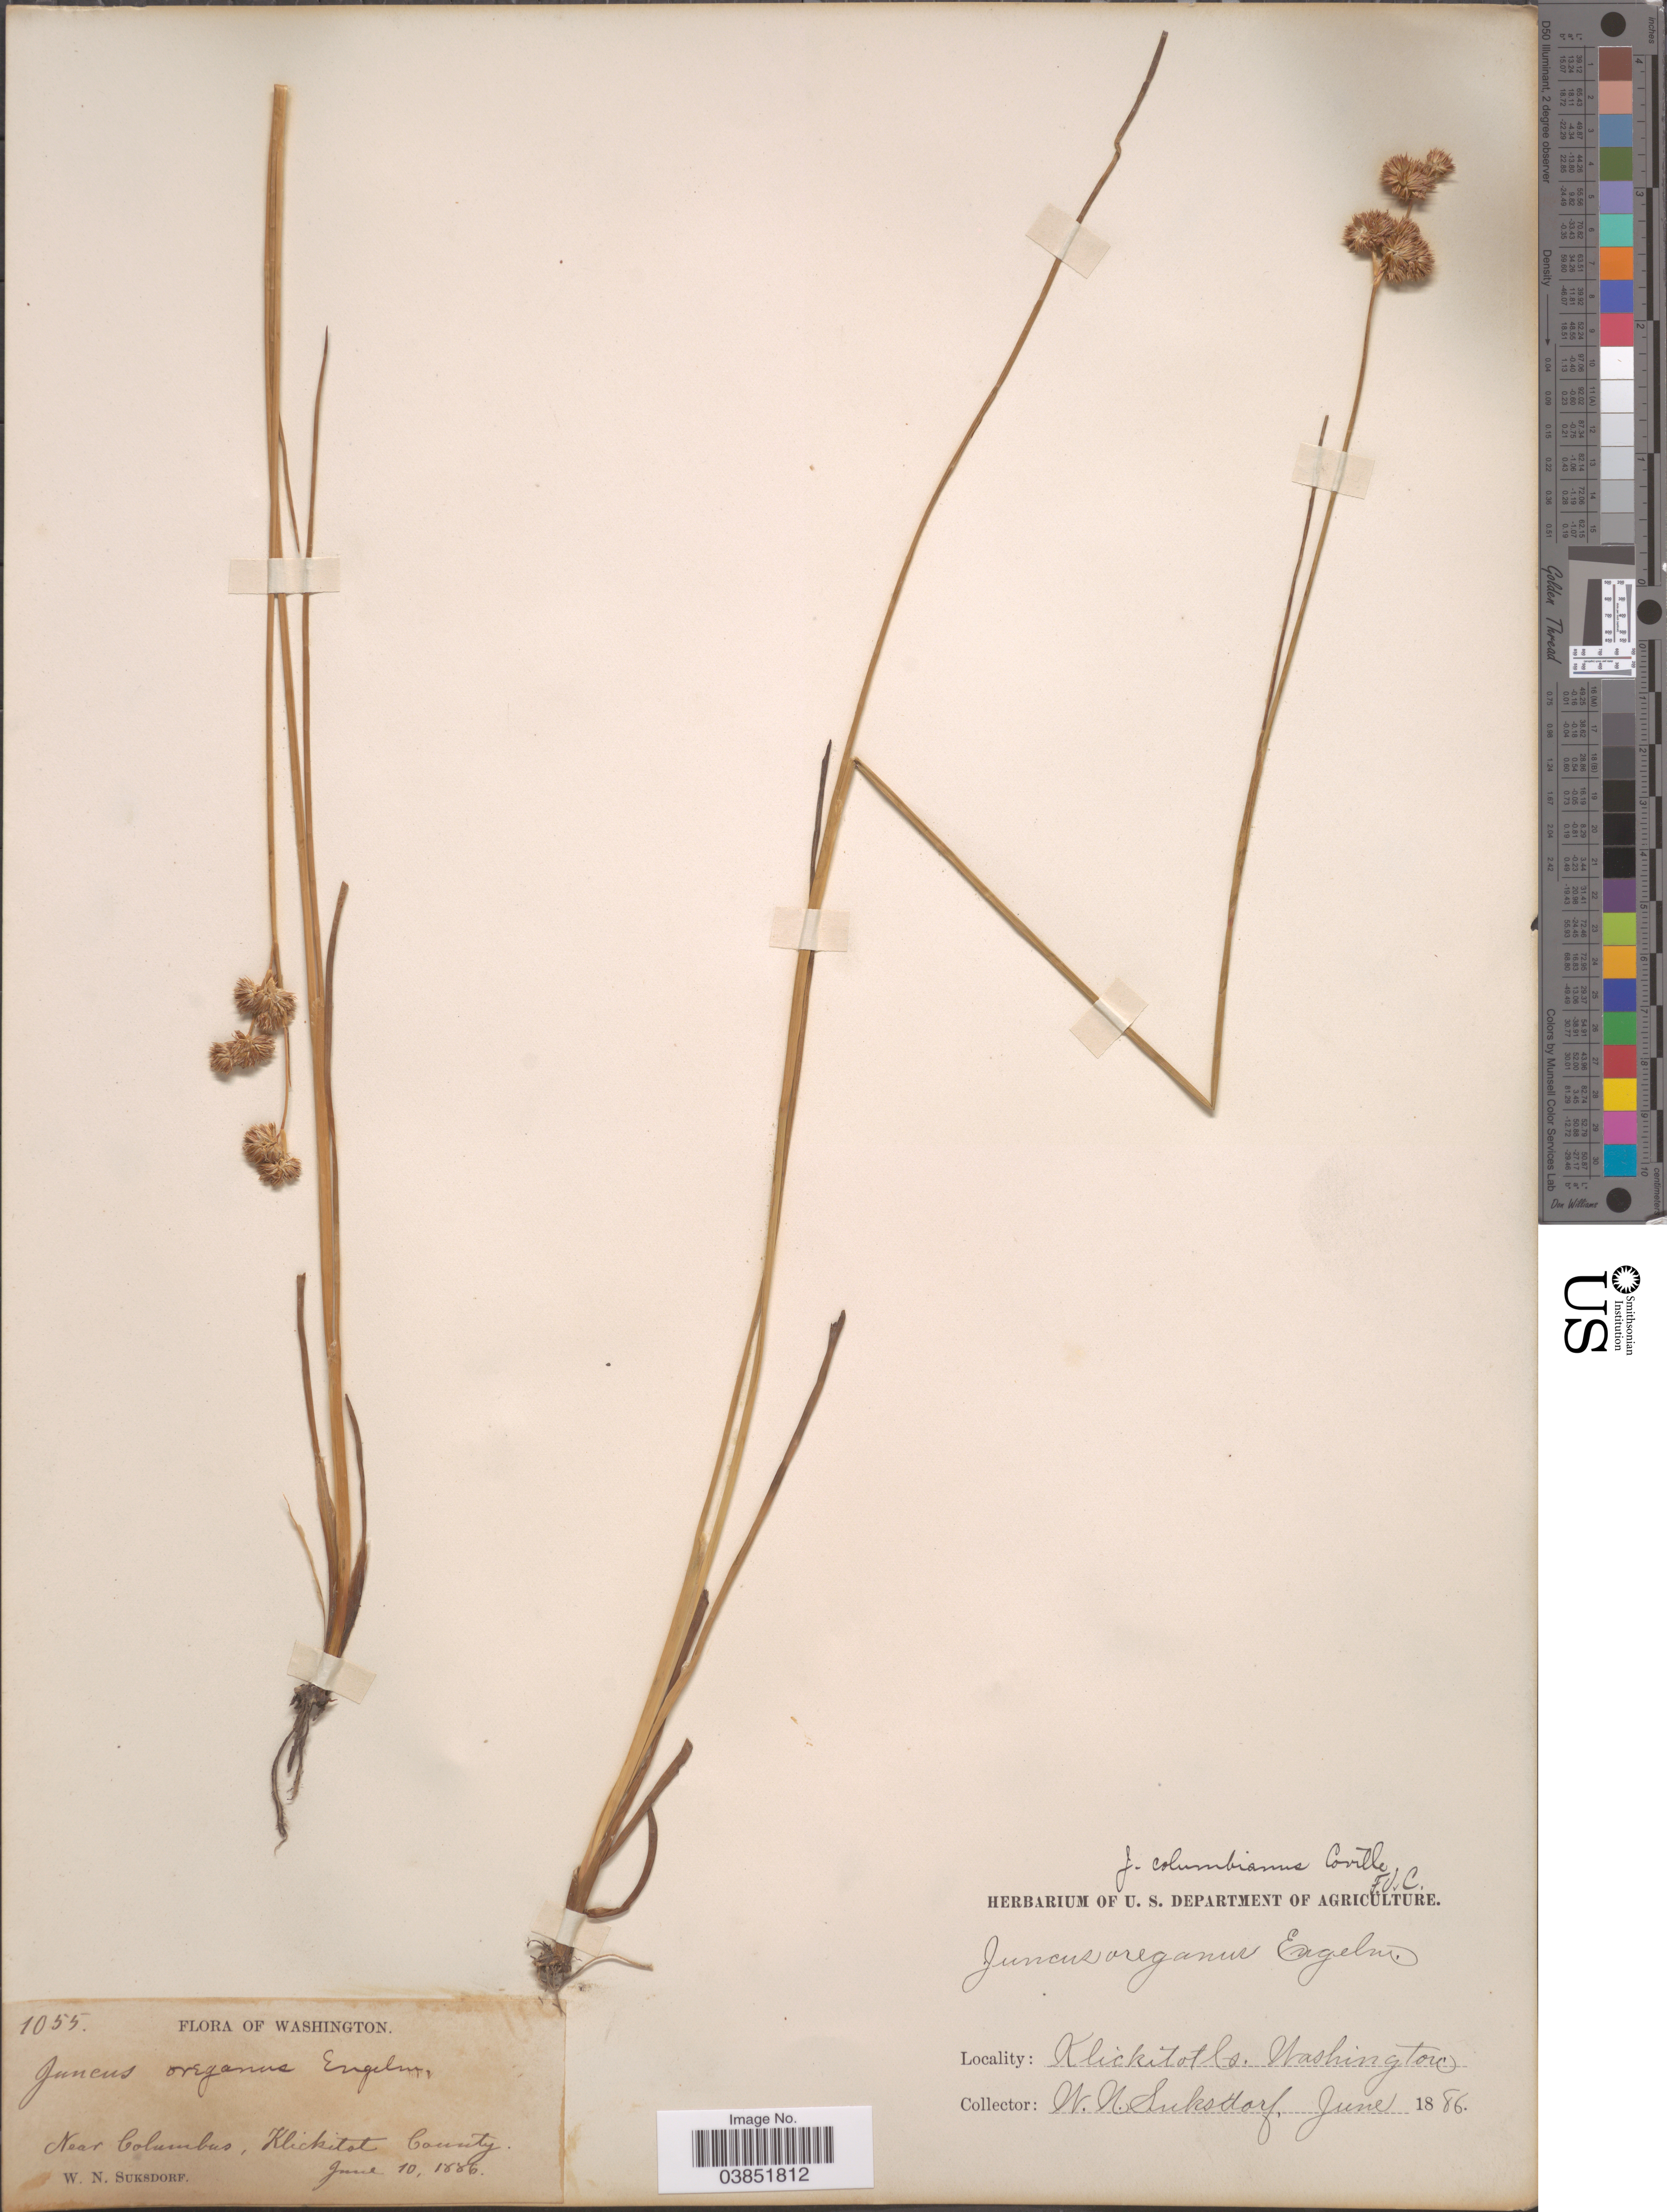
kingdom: Plantae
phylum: Tracheophyta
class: Liliopsida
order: Poales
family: Juncaceae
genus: Juncus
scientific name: Juncus columbianus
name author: Coville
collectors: W. N. Suksdorf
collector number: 1055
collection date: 1886-06-10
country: United States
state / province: Washington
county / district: Klickitat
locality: Near Columbus, Klickitat Co.